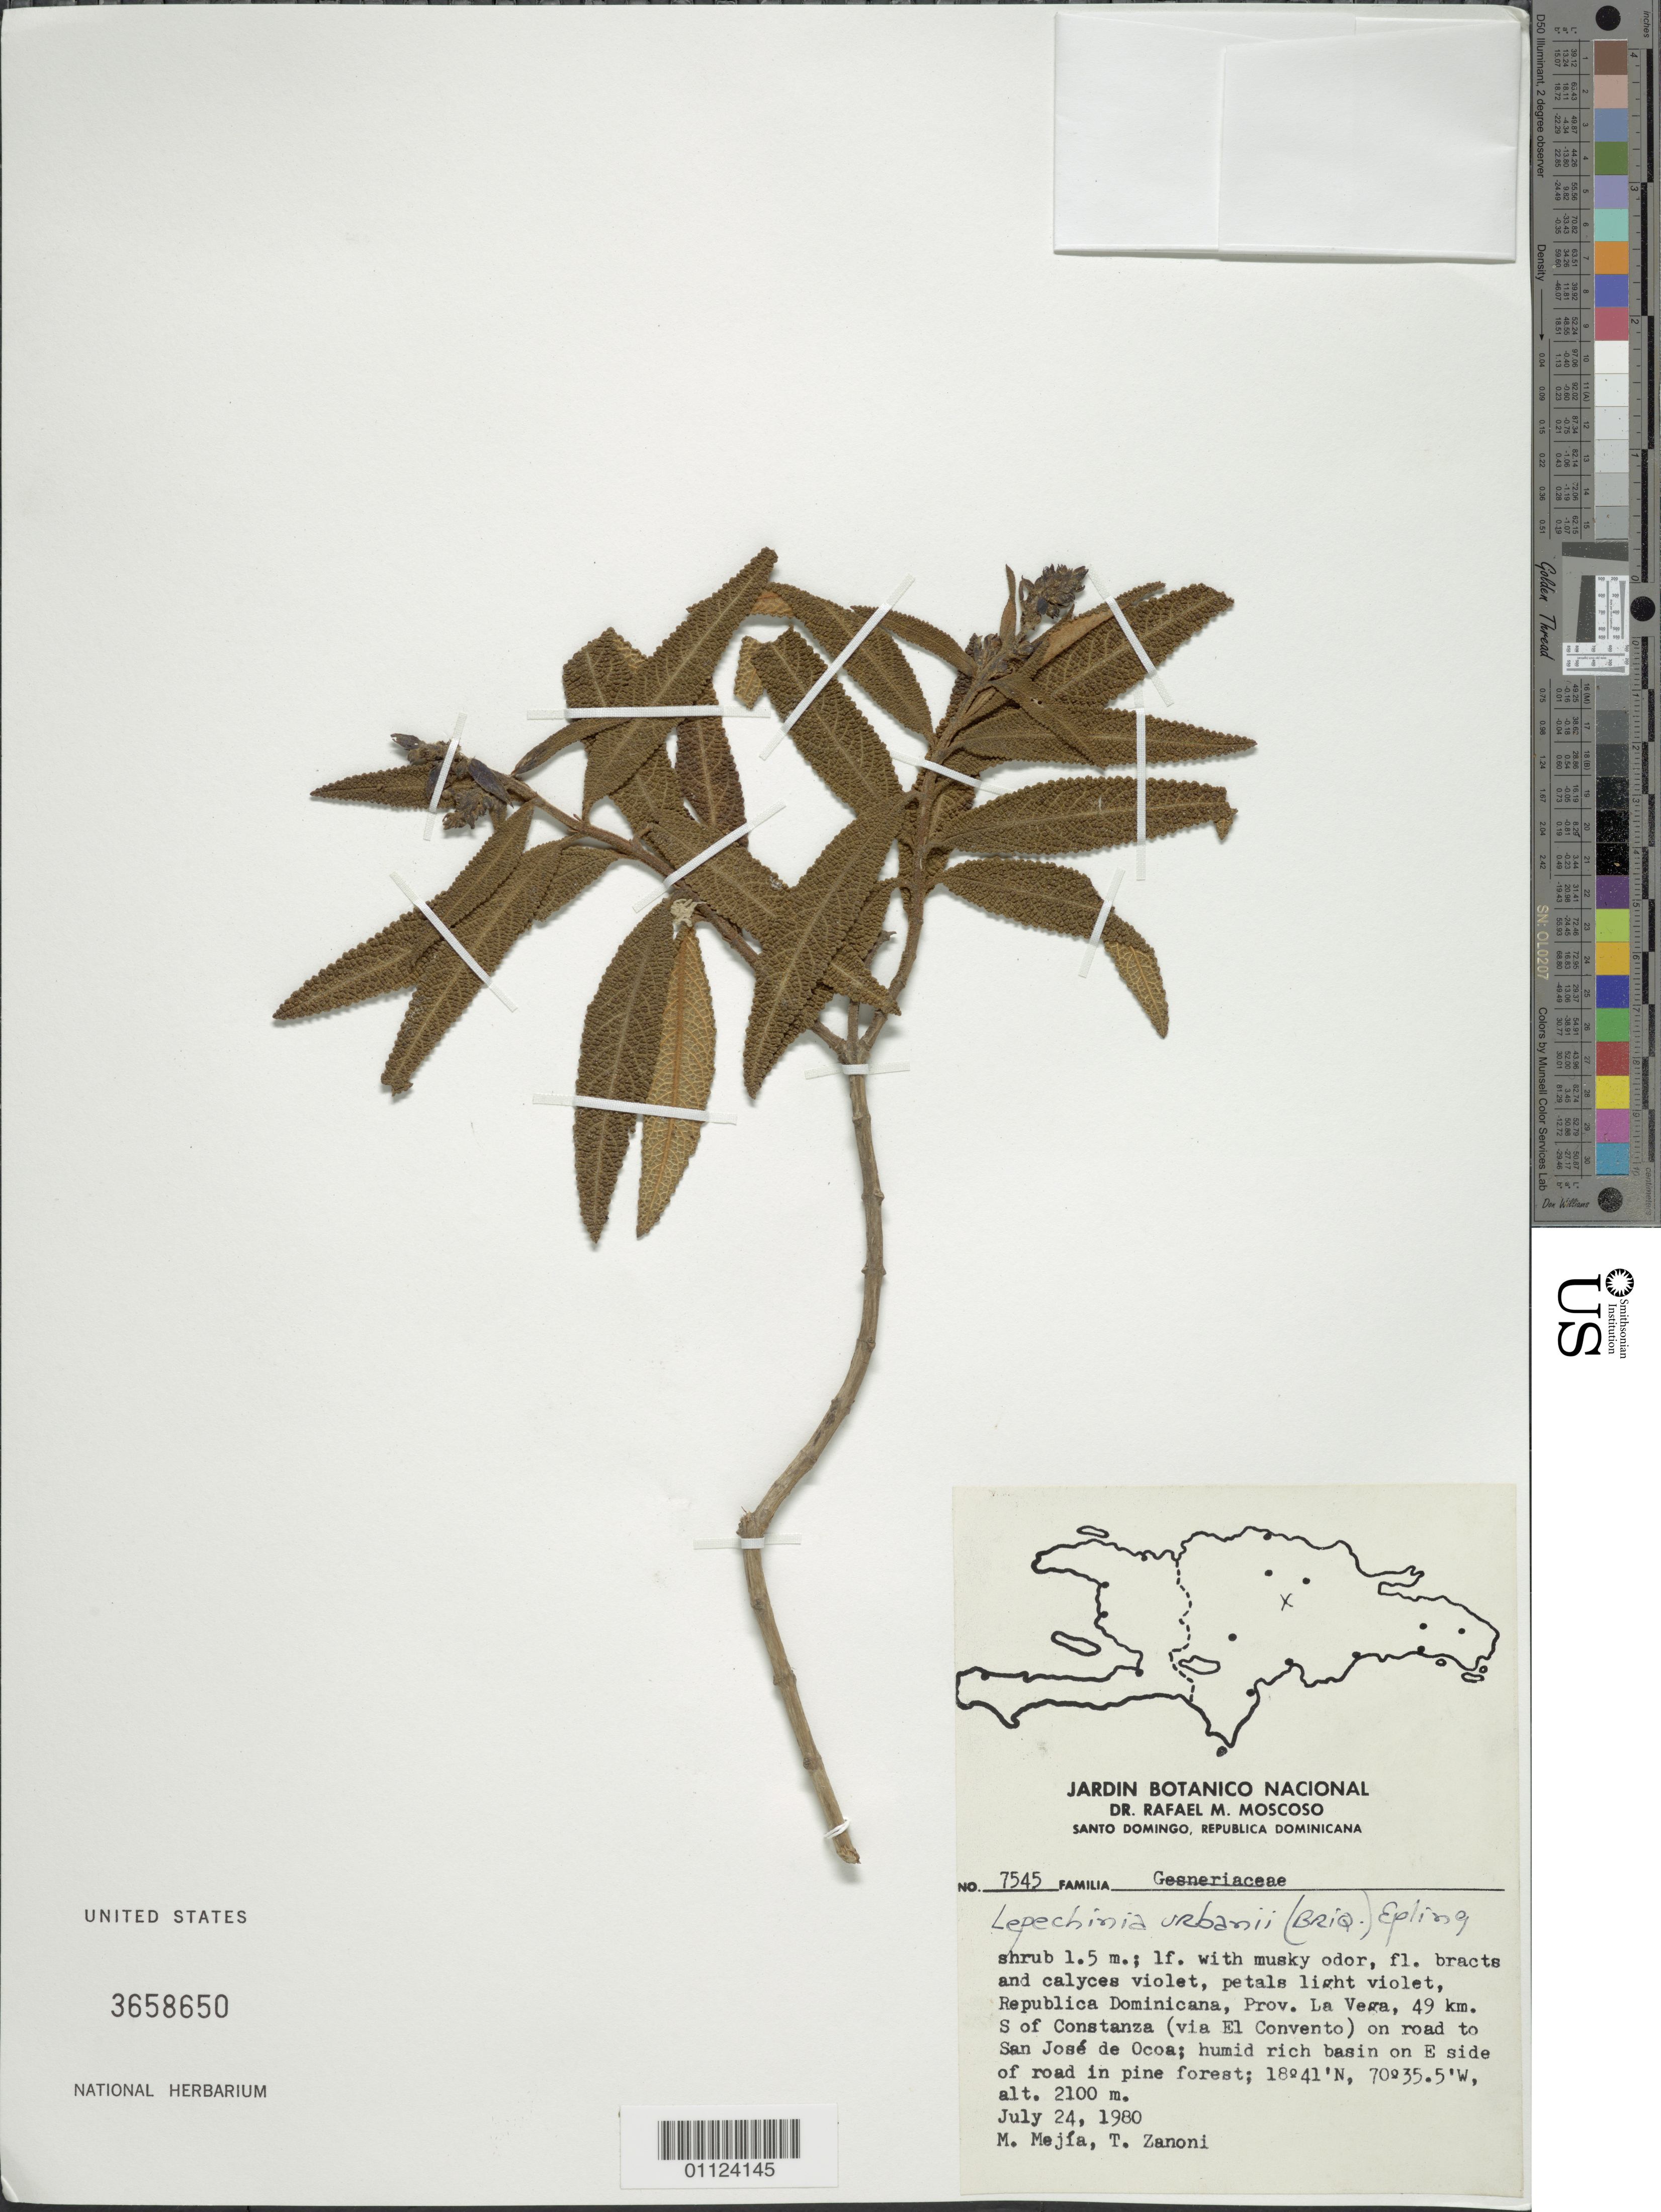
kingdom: Plantae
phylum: Tracheophyta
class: Magnoliopsida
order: Lamiales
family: Lamiaceae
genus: Lepechinia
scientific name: Lepechinia urbanii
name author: (Briq.) Epling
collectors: M. Mejia & T. A. Zanoni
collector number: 7545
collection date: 1980-07-24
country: Dominican Republic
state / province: La Vega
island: Hispaniola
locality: Constanza, 49 km S of (via El Convento), on road to San José de Ocoa.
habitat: Humid rich basin on E side of road in pine forest.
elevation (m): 2100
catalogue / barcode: US 3658650